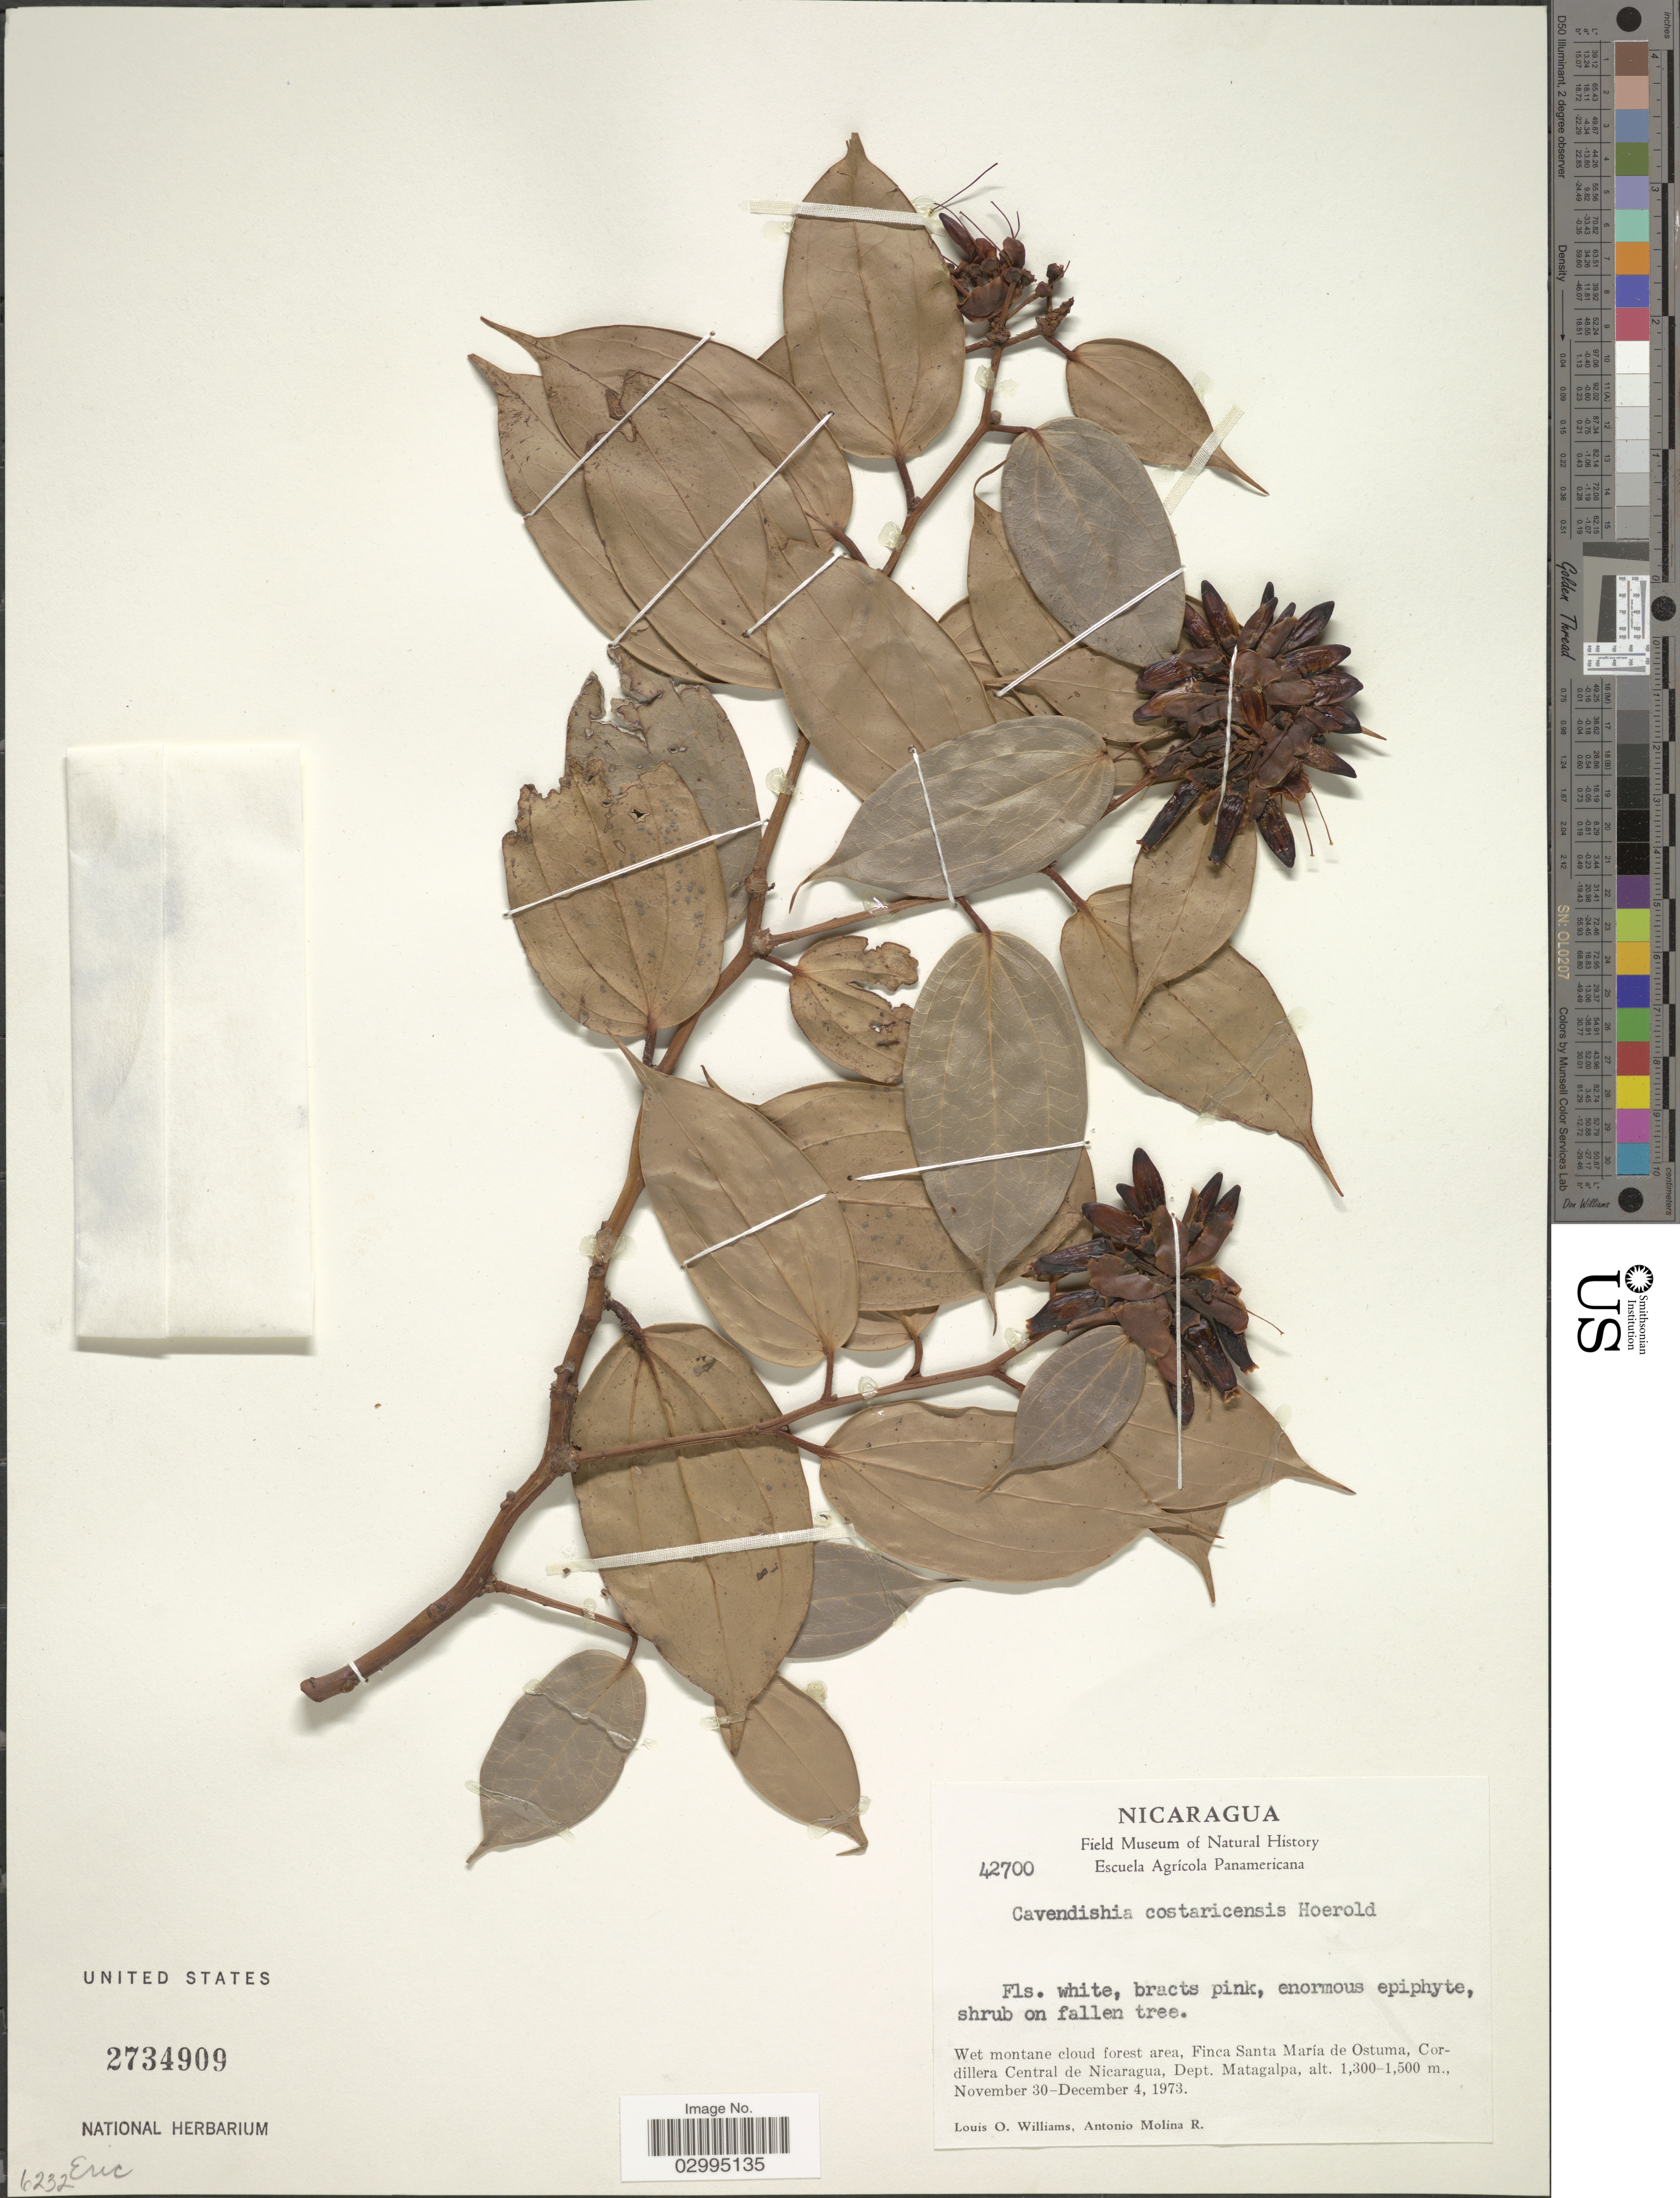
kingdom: Plantae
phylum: Tracheophyta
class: Magnoliopsida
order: Ericales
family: Ericaceae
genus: Cavendishia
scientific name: Cavendishia costaricensis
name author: Hoerold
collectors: L. O. Williams & A. Molina R.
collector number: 42700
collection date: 1973-11-30/1973-12-04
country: Nicaragua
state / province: Matagalpa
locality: Wet montane cloud forest area, Finca Santa María de Ostuma, Cordillera Central de Nicaragua, Dept. Matagalpa.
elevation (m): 1300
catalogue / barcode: US 2734909